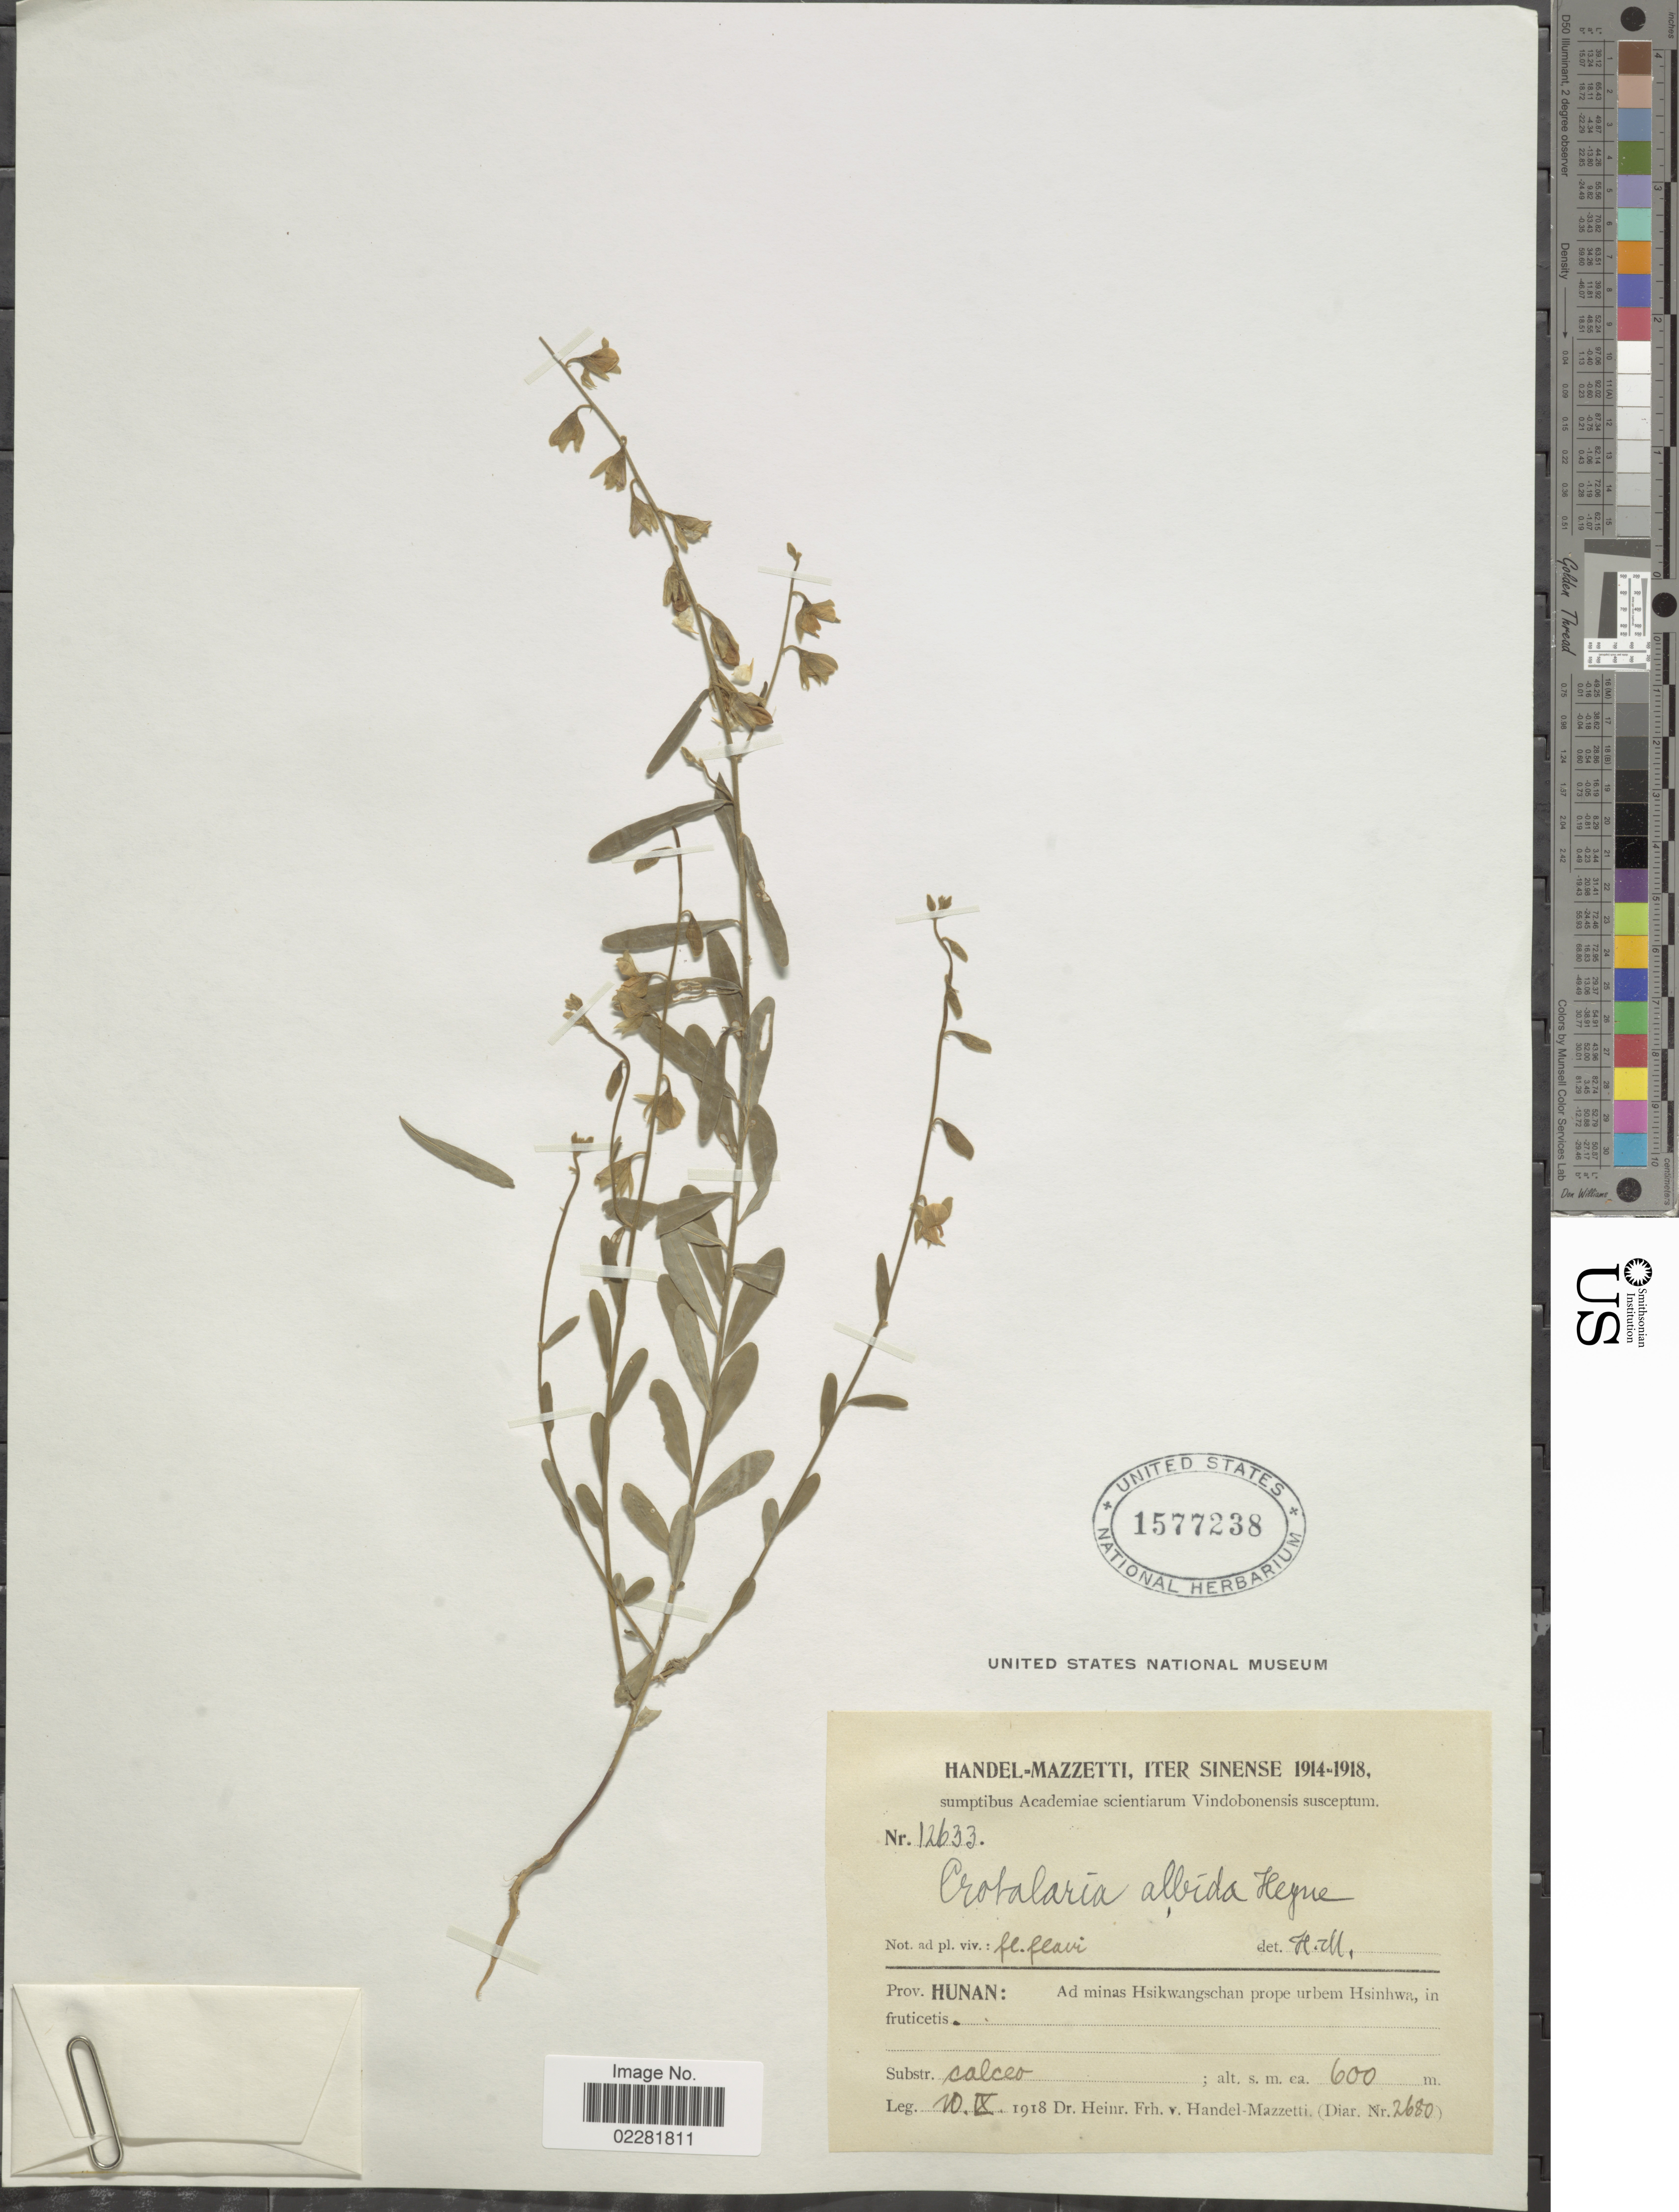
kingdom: Plantae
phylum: Tracheophyta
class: Magnoliopsida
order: Fabales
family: Fabaceae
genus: Crotalaria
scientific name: Crotalaria albida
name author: B. Heyne ex Roth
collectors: H. Handel-Mazzetti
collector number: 2680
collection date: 1918-09-10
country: China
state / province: Hunan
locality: Ad minas Hsikwangschan prope urbem Hsinhwa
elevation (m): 600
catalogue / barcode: US 1577238